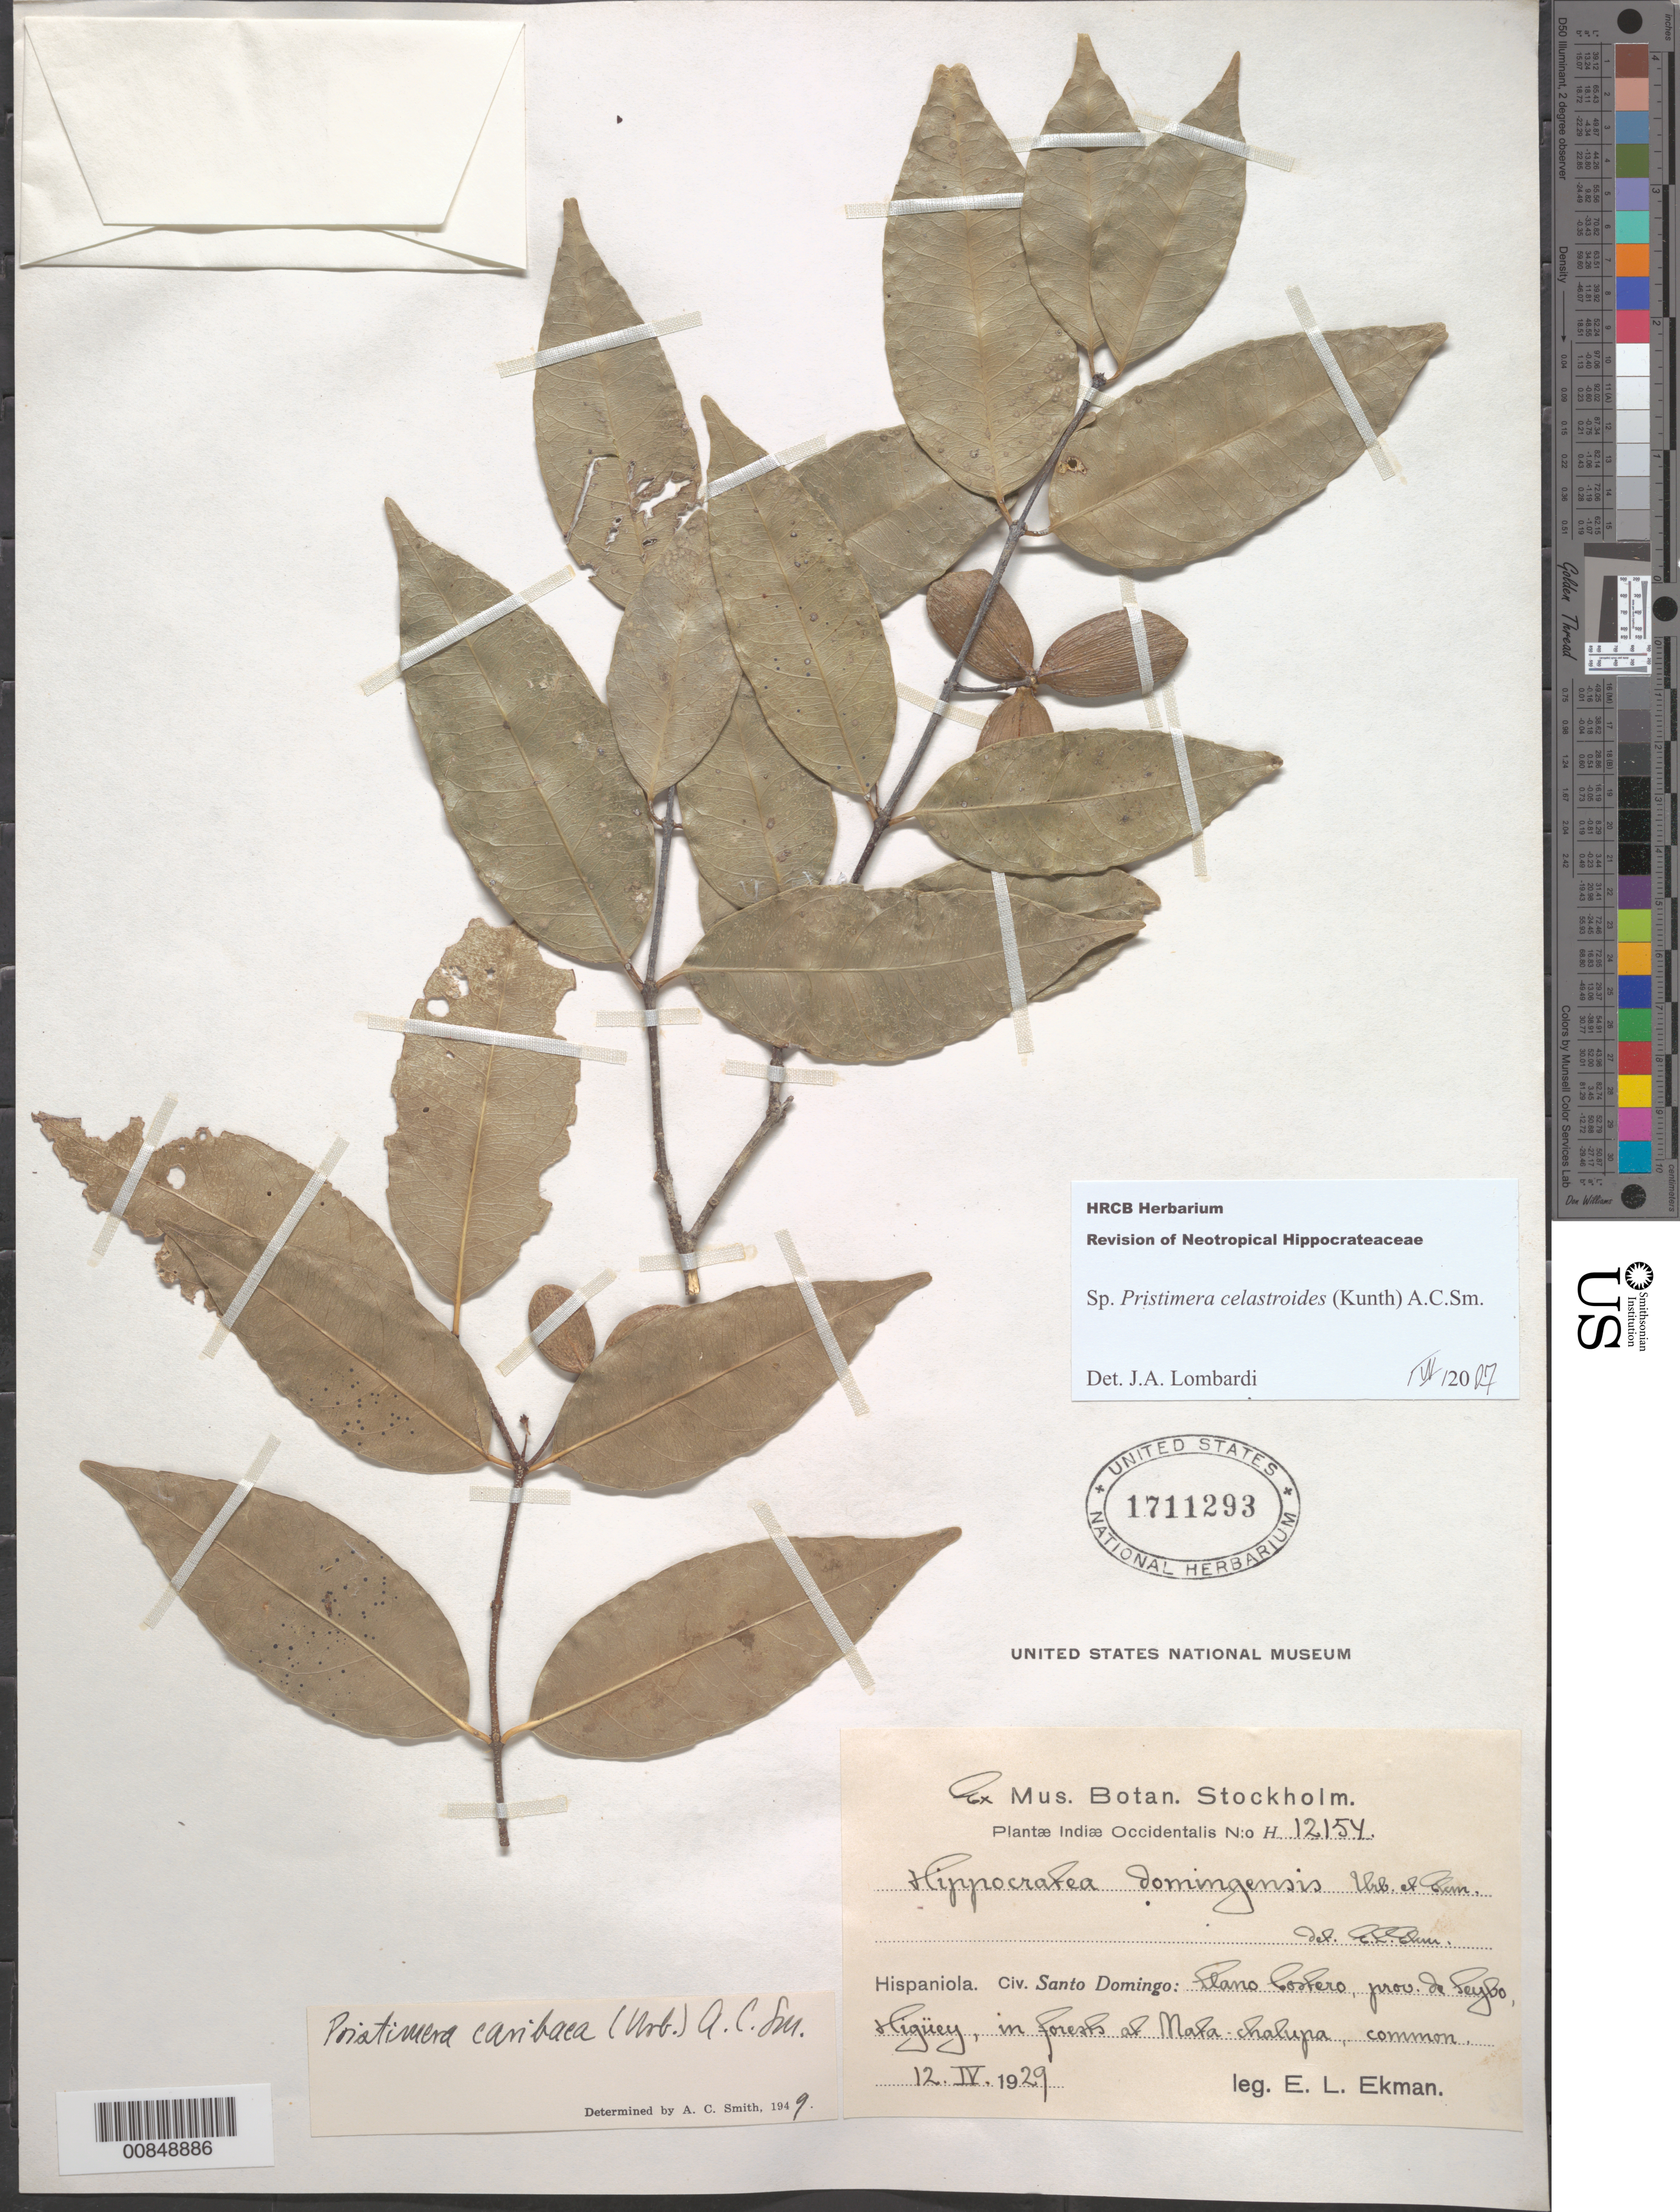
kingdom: Plantae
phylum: Tracheophyta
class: Magnoliopsida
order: Celastrales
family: Celastraceae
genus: Pristimera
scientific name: Pristimera celastroides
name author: (Kunth) A.C. Sm.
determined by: Lombardi, Julio A.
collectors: E. L. Ekman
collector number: H 12154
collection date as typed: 12 Apr 1929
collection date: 1929-04-12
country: Dominican Republic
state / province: El Seibo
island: Hispaniola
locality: Llano Costero, Higüey, at Mata-chalupa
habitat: In forests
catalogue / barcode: US 1711293